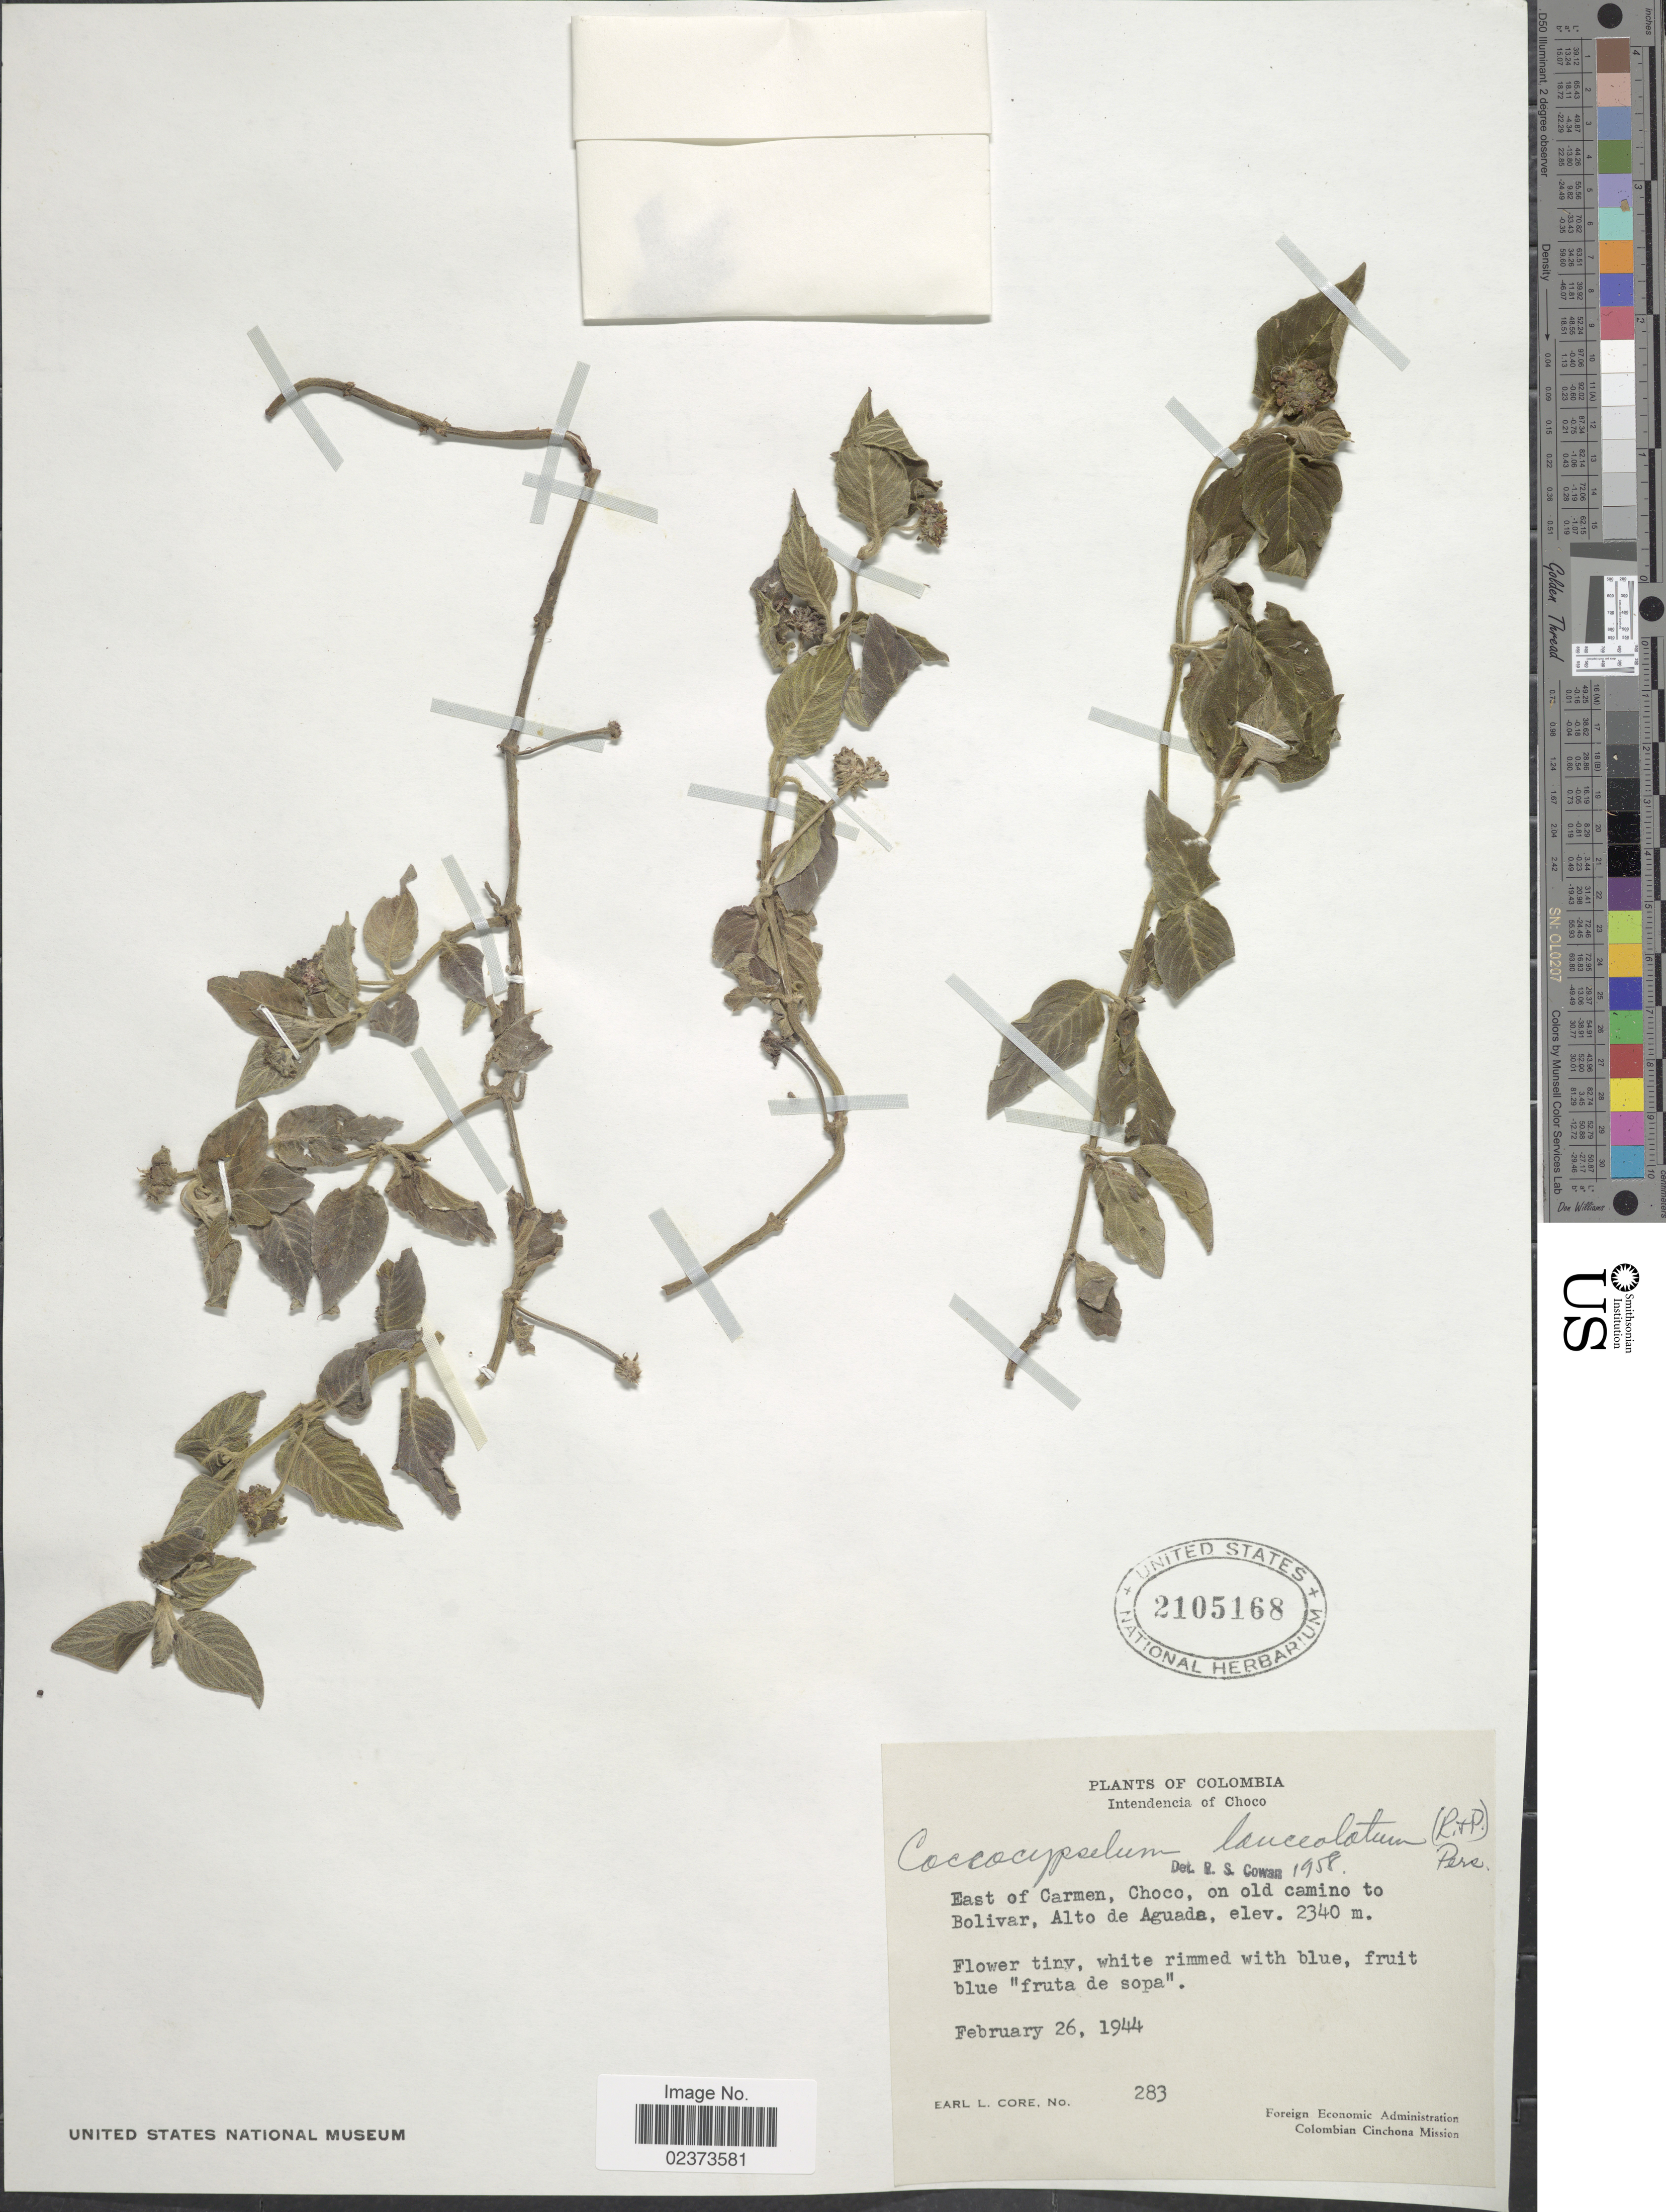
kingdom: Plantae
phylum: Tracheophyta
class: Magnoliopsida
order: Gentianales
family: Rubiaceae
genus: Coccocypselum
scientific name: Coccocypselum lanceolatum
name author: (Ruiz & Pav.) Pers.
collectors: E. L. Core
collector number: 283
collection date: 1944-02-26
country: Colombia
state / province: Chocó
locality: Intendencia of Choco, east of Carmen, Choco, on old camino to Bolivar, Alto de Aguada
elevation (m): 2340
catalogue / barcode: US 2105168